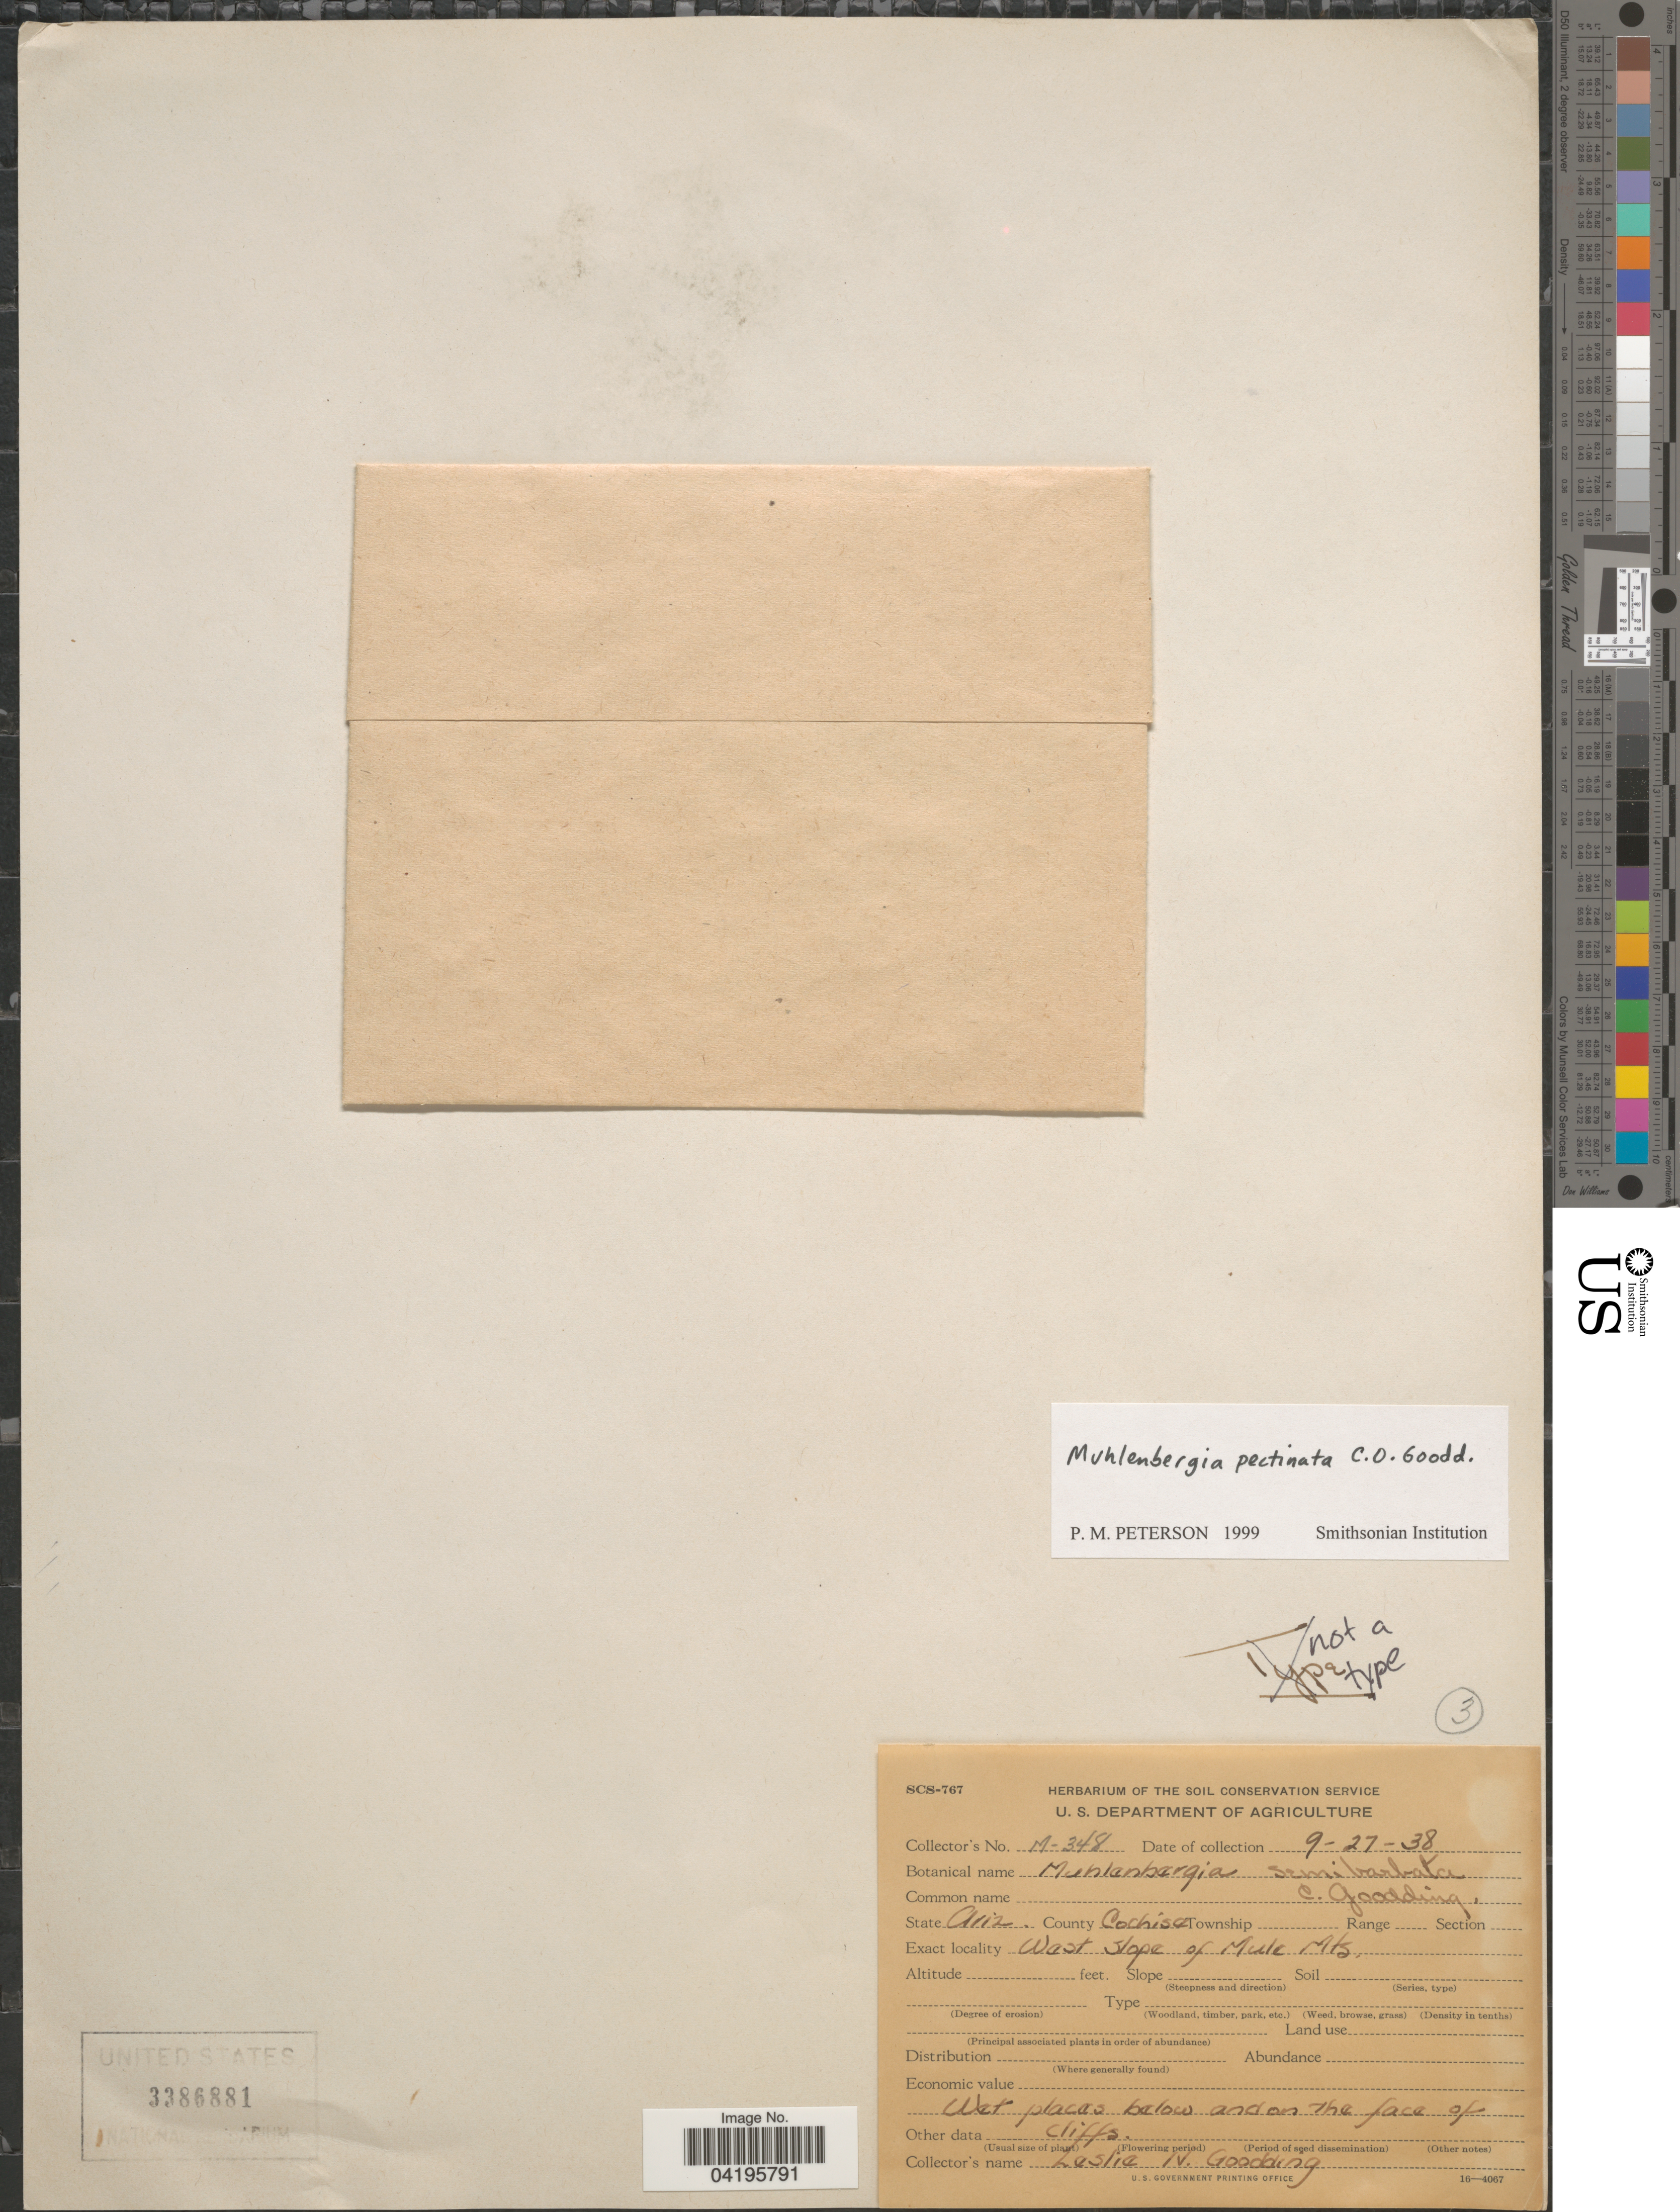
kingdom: Plantae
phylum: Tracheophyta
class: Liliopsida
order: Poales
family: Poaceae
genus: Muhlenbergia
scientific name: Muhlenbergia pectinata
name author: C.O. Goodd.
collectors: L. N. Goodding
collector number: M-348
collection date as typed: Transcribed d/m/y: 27/9/38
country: United States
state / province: Arizona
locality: County Cochise. West slope of Mule Mts.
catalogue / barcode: US 3386881